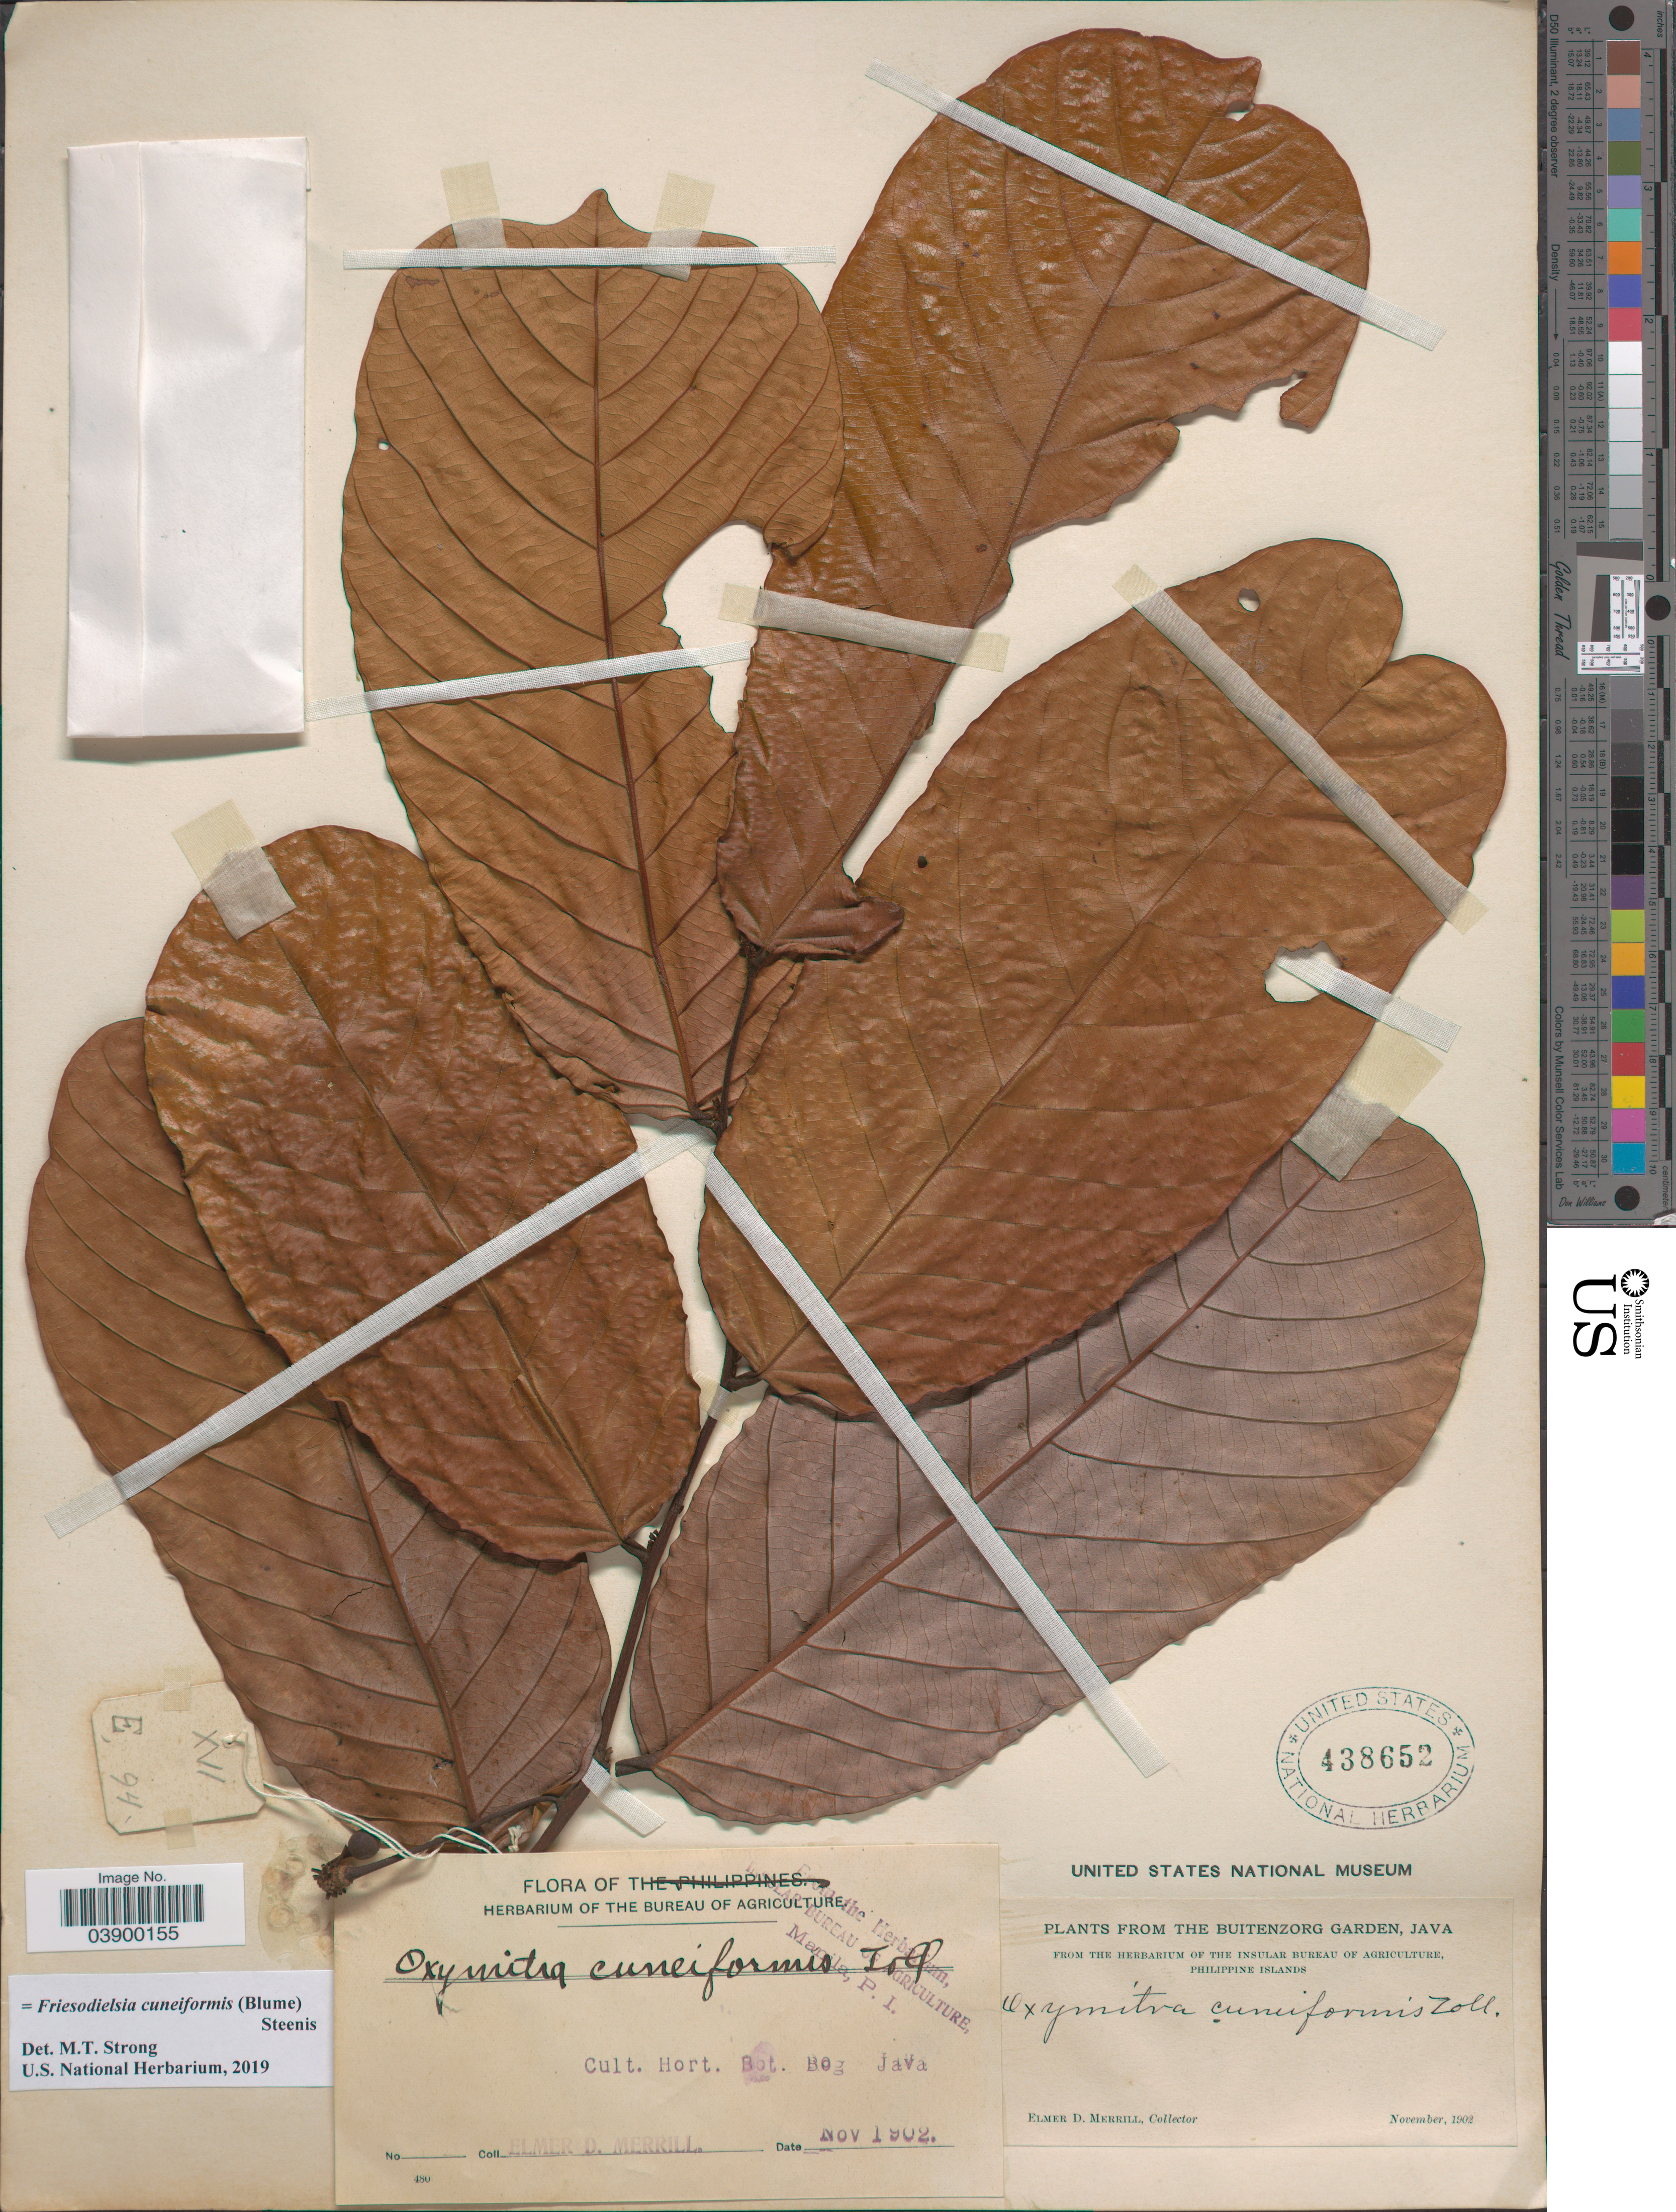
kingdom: Plantae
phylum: Tracheophyta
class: Magnoliopsida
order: Magnoliales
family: Annonaceae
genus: Friesodielsia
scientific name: Friesodielsia cuneiformis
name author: (Blume) Steenis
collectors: E. D. Merrill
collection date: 1902-11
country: Indonesia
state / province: Java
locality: Cult. Hort. Bot. Bog. Java. The Buitenzorg Garden.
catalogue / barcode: US 438652